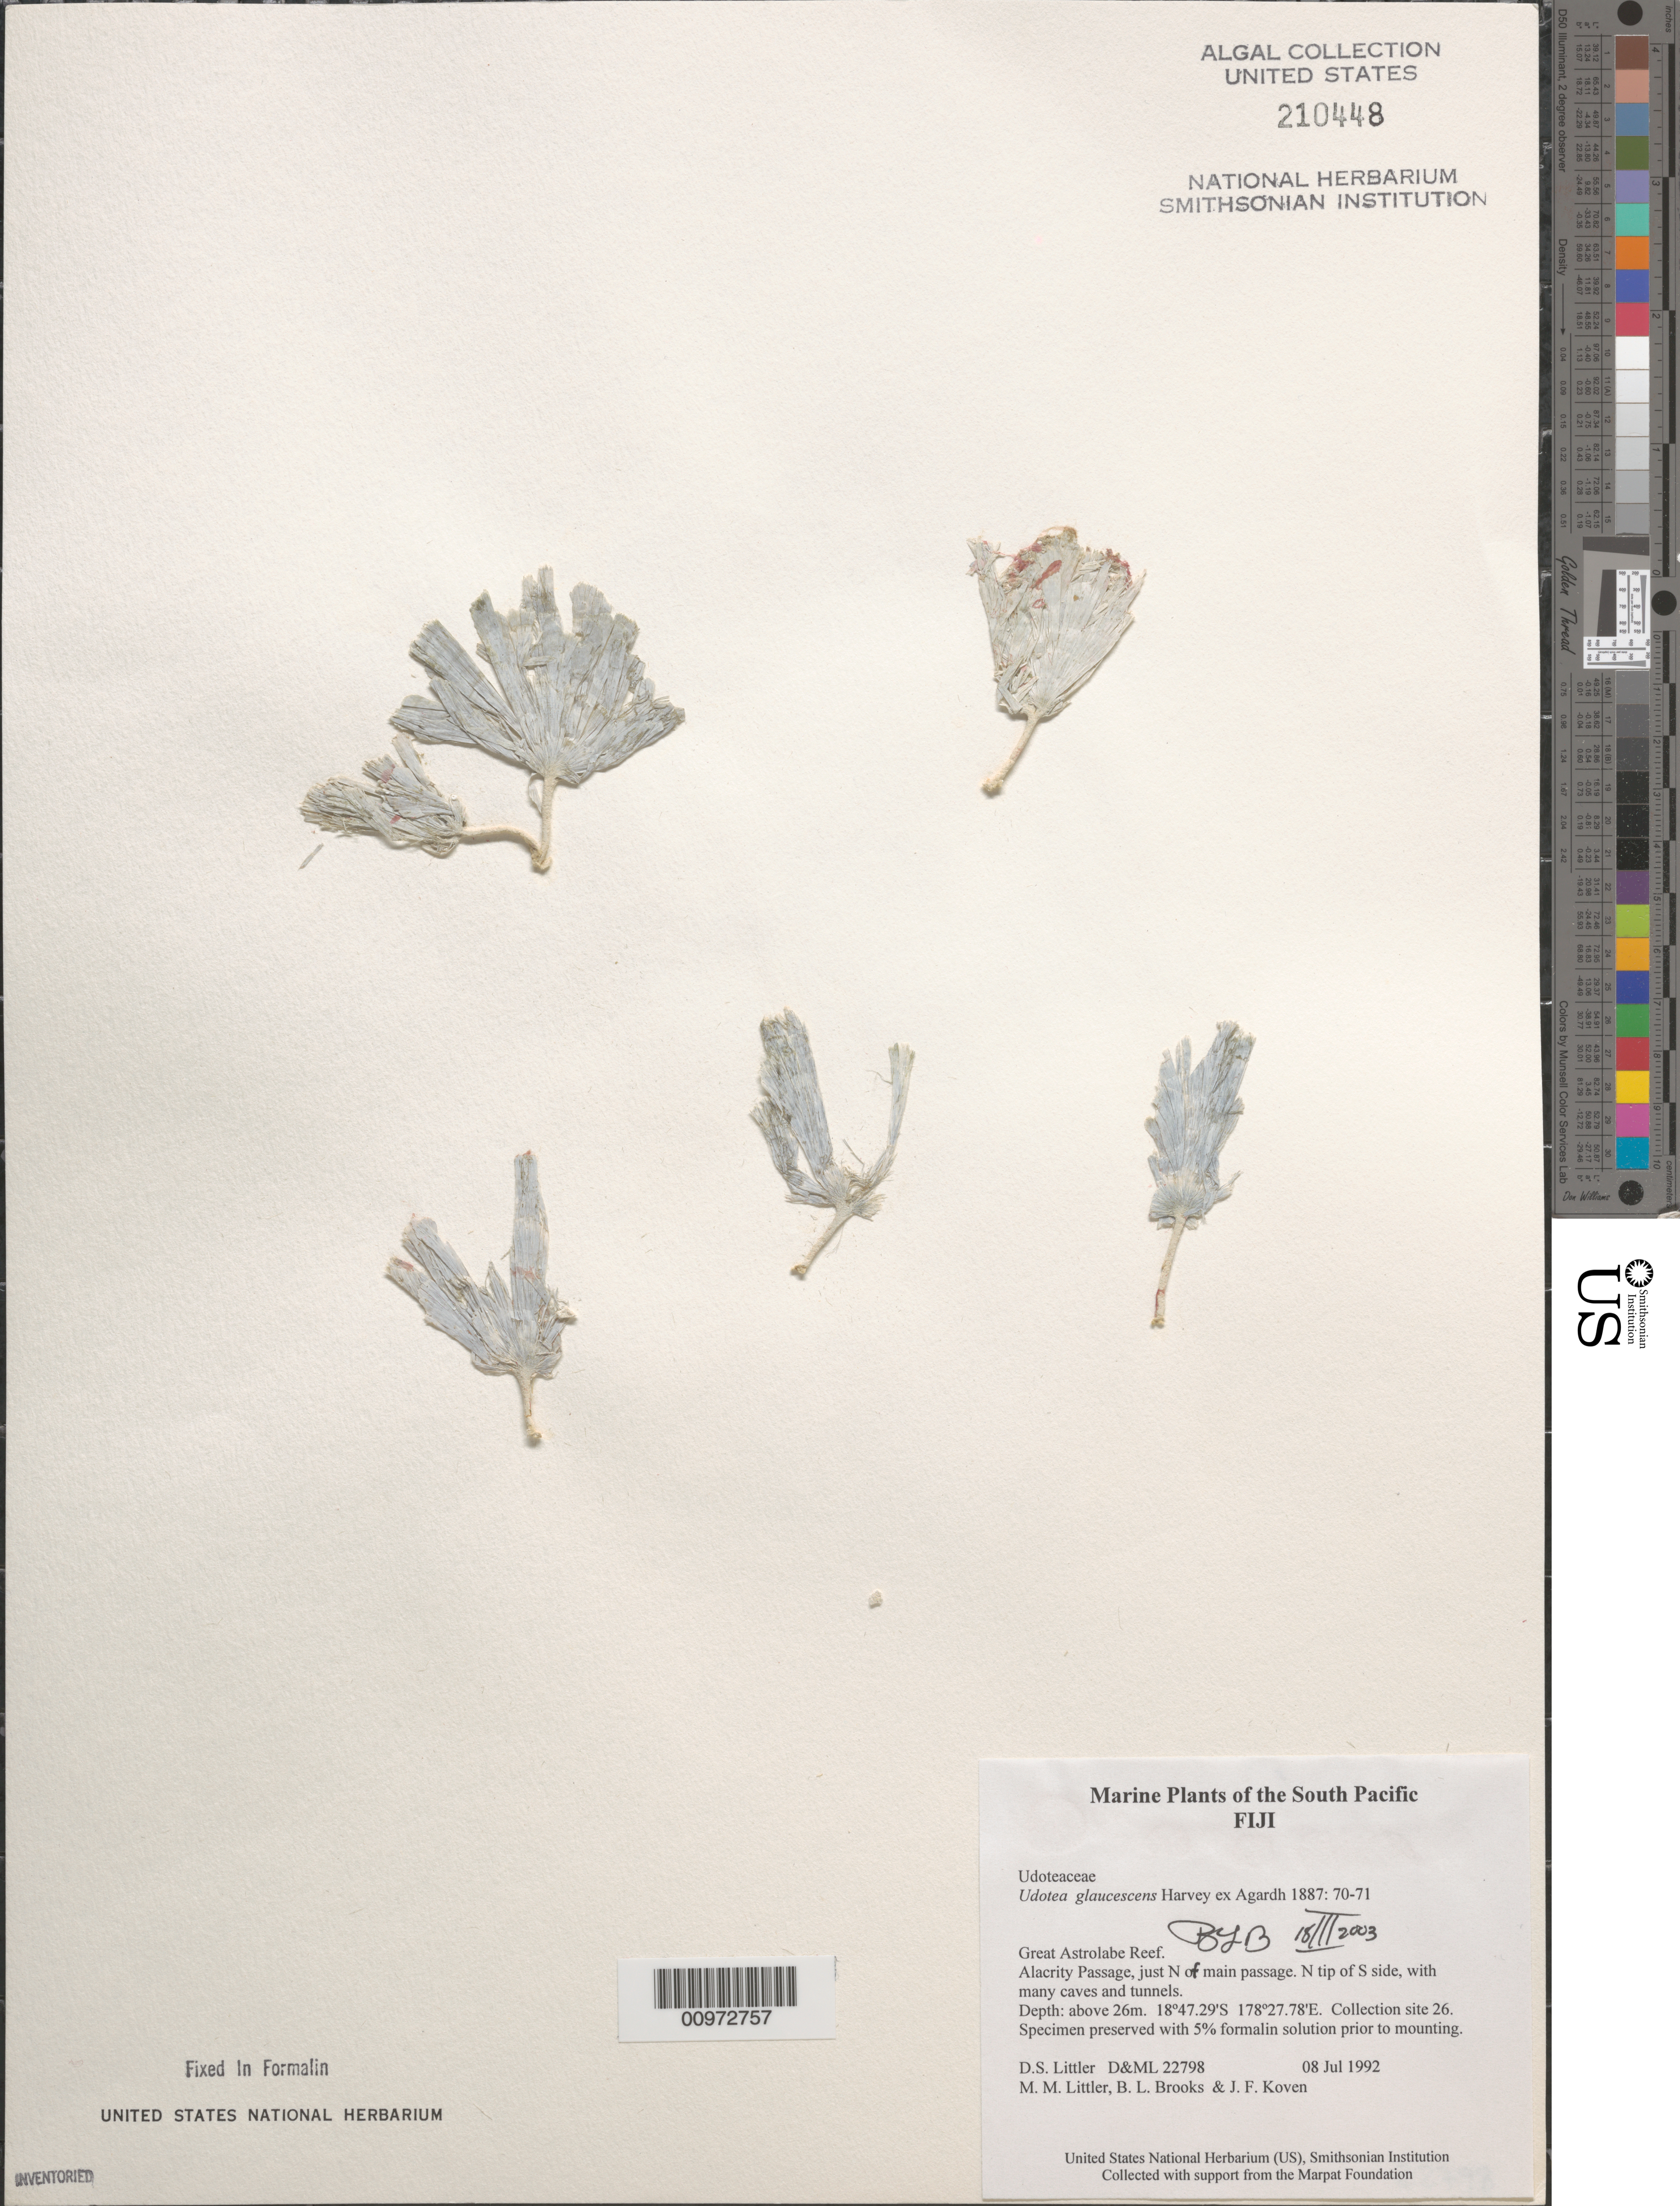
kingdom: Plantae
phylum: Chlorophyta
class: Ulvophyceae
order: Bryopsidales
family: Udoteaceae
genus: Udotea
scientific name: Udotea glaucescens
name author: Harv. ex J. Agardh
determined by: Brooks, B. L., (BOT), Smithsonian Institution - National Museum of Natural History (UNITED STATES)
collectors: D. S. Littler, M. M. Littler, B. Brooks & J. Koven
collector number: D&ML 22798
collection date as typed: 08 Jul 1992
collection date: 1992-07-08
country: Fiji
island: Great Astrolabe Reef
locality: Great Astrolabe Reef, Alacrity Passage, just north of main passage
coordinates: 18 47.29'S, 178 27.78'E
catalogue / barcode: US 210448